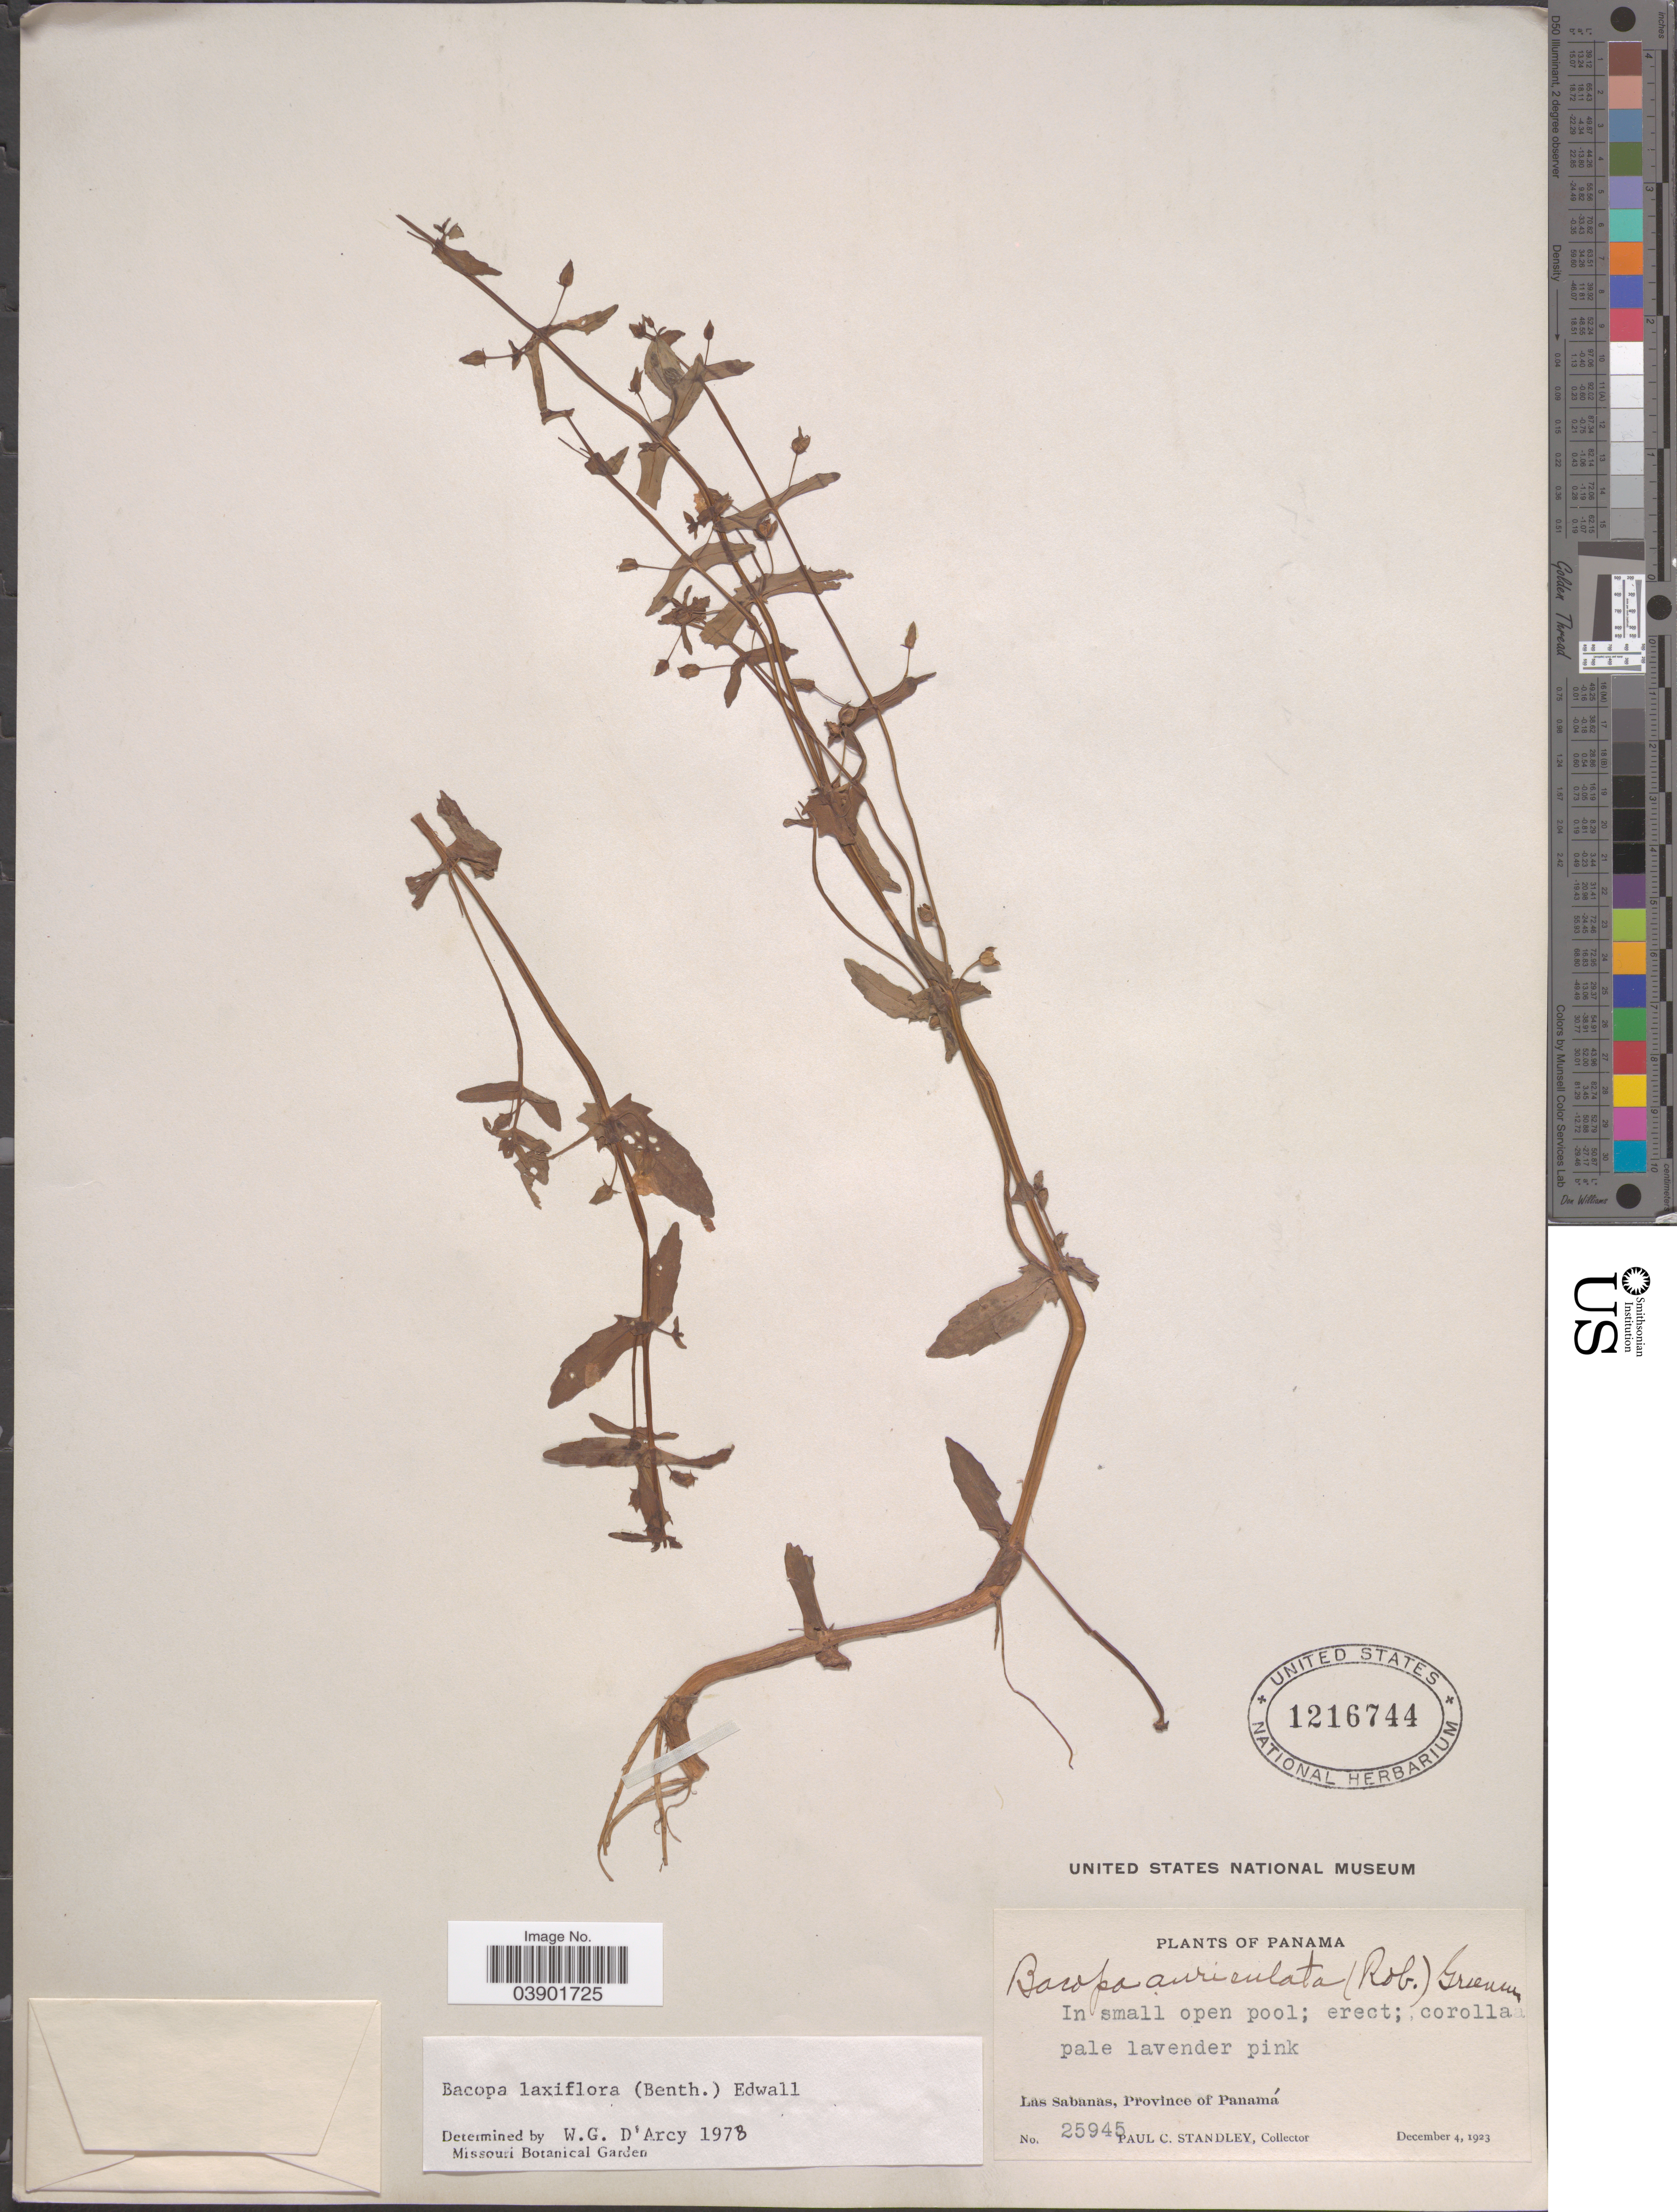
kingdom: Plantae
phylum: Tracheophyta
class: Magnoliopsida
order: Lamiales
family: Plantaginaceae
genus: Bacopa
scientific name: Bacopa laxiflora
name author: (Benth.) Wettst. ex Edwall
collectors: P. C. Standley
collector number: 25945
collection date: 1923-12-04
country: Panama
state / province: Panamá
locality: Las Sabanas.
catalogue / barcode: US 1216744